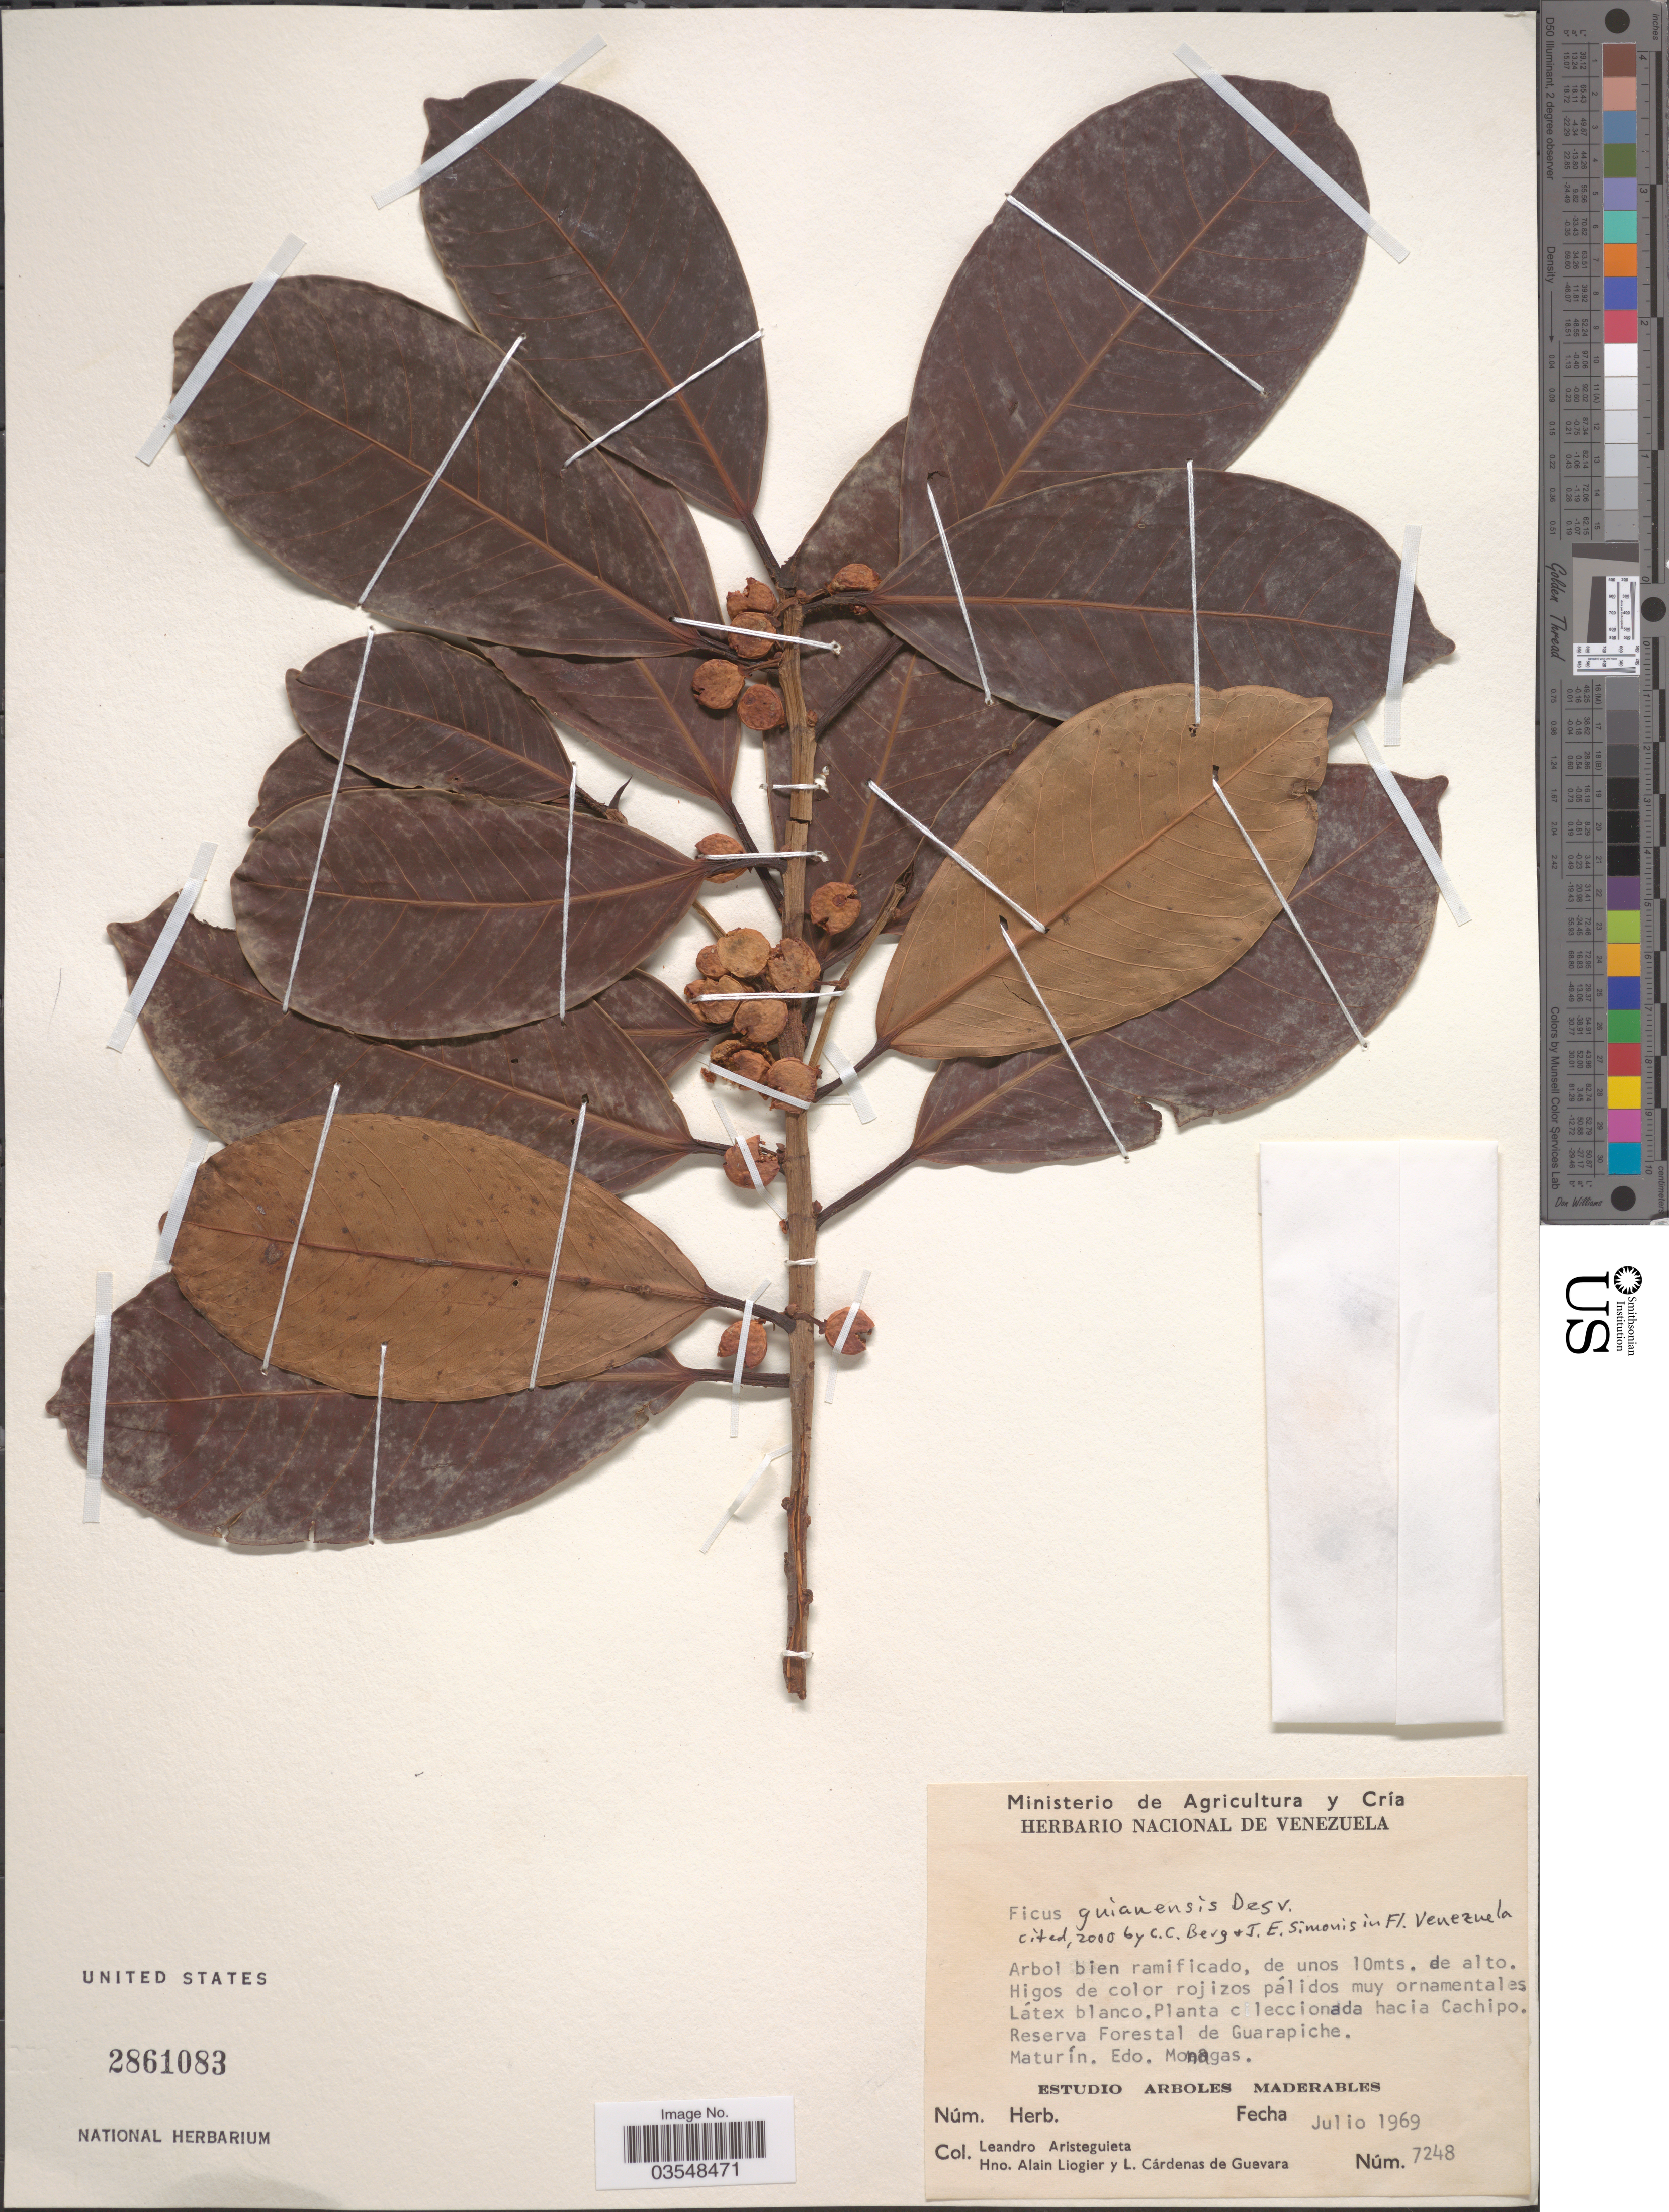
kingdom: Plantae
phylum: Tracheophyta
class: Magnoliopsida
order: Rosales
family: Moraceae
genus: Ficus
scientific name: Ficus guianensis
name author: Desv. ex Ham.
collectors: L. Aristeguieta, A. H. Liogier & L. De Guevara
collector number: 7248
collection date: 1969-07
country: Venezuela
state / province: Monagas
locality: Reserva Forestal de Guarapiche. Maturín.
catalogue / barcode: US 2861083